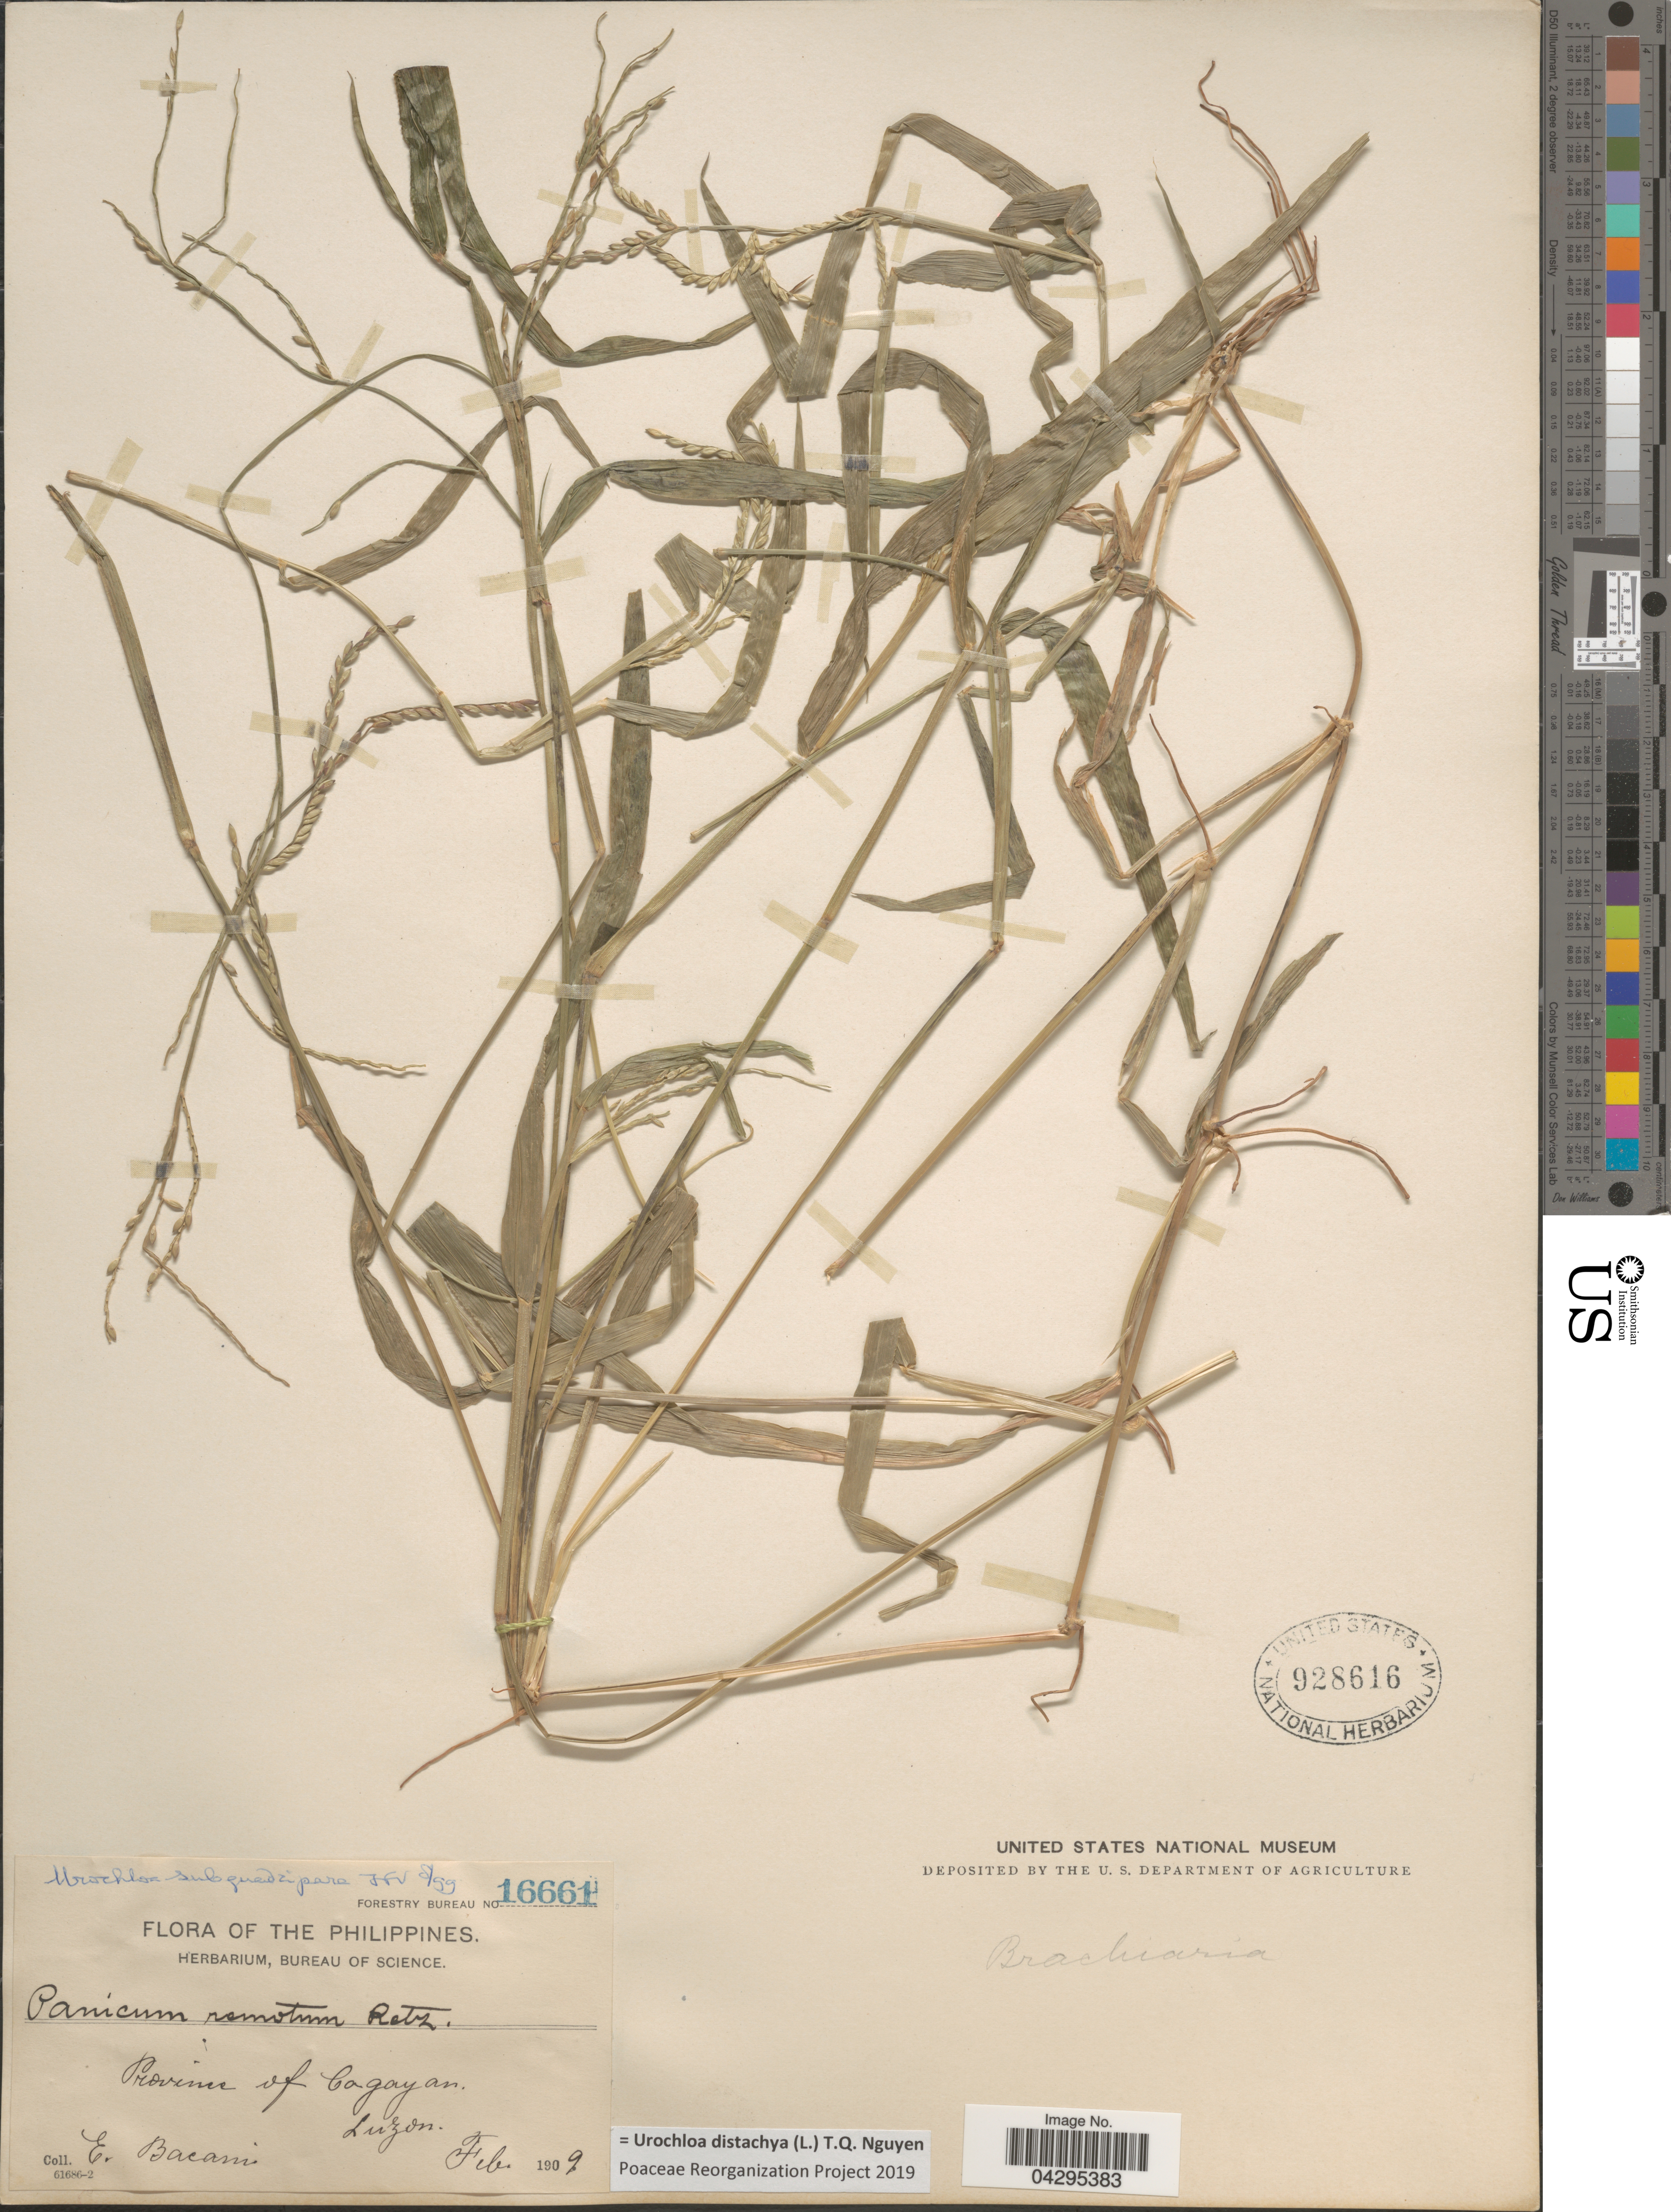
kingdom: Plantae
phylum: Tracheophyta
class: Liliopsida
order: Poales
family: Poaceae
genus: Urochloa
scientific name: Urochloa distachya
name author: (L.) T.Q. Nguyen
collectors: E. Bacani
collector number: Forestry Bureau 1661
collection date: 1909-02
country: Philippines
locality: Province of Cagayan. Luzon.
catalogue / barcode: US 928616